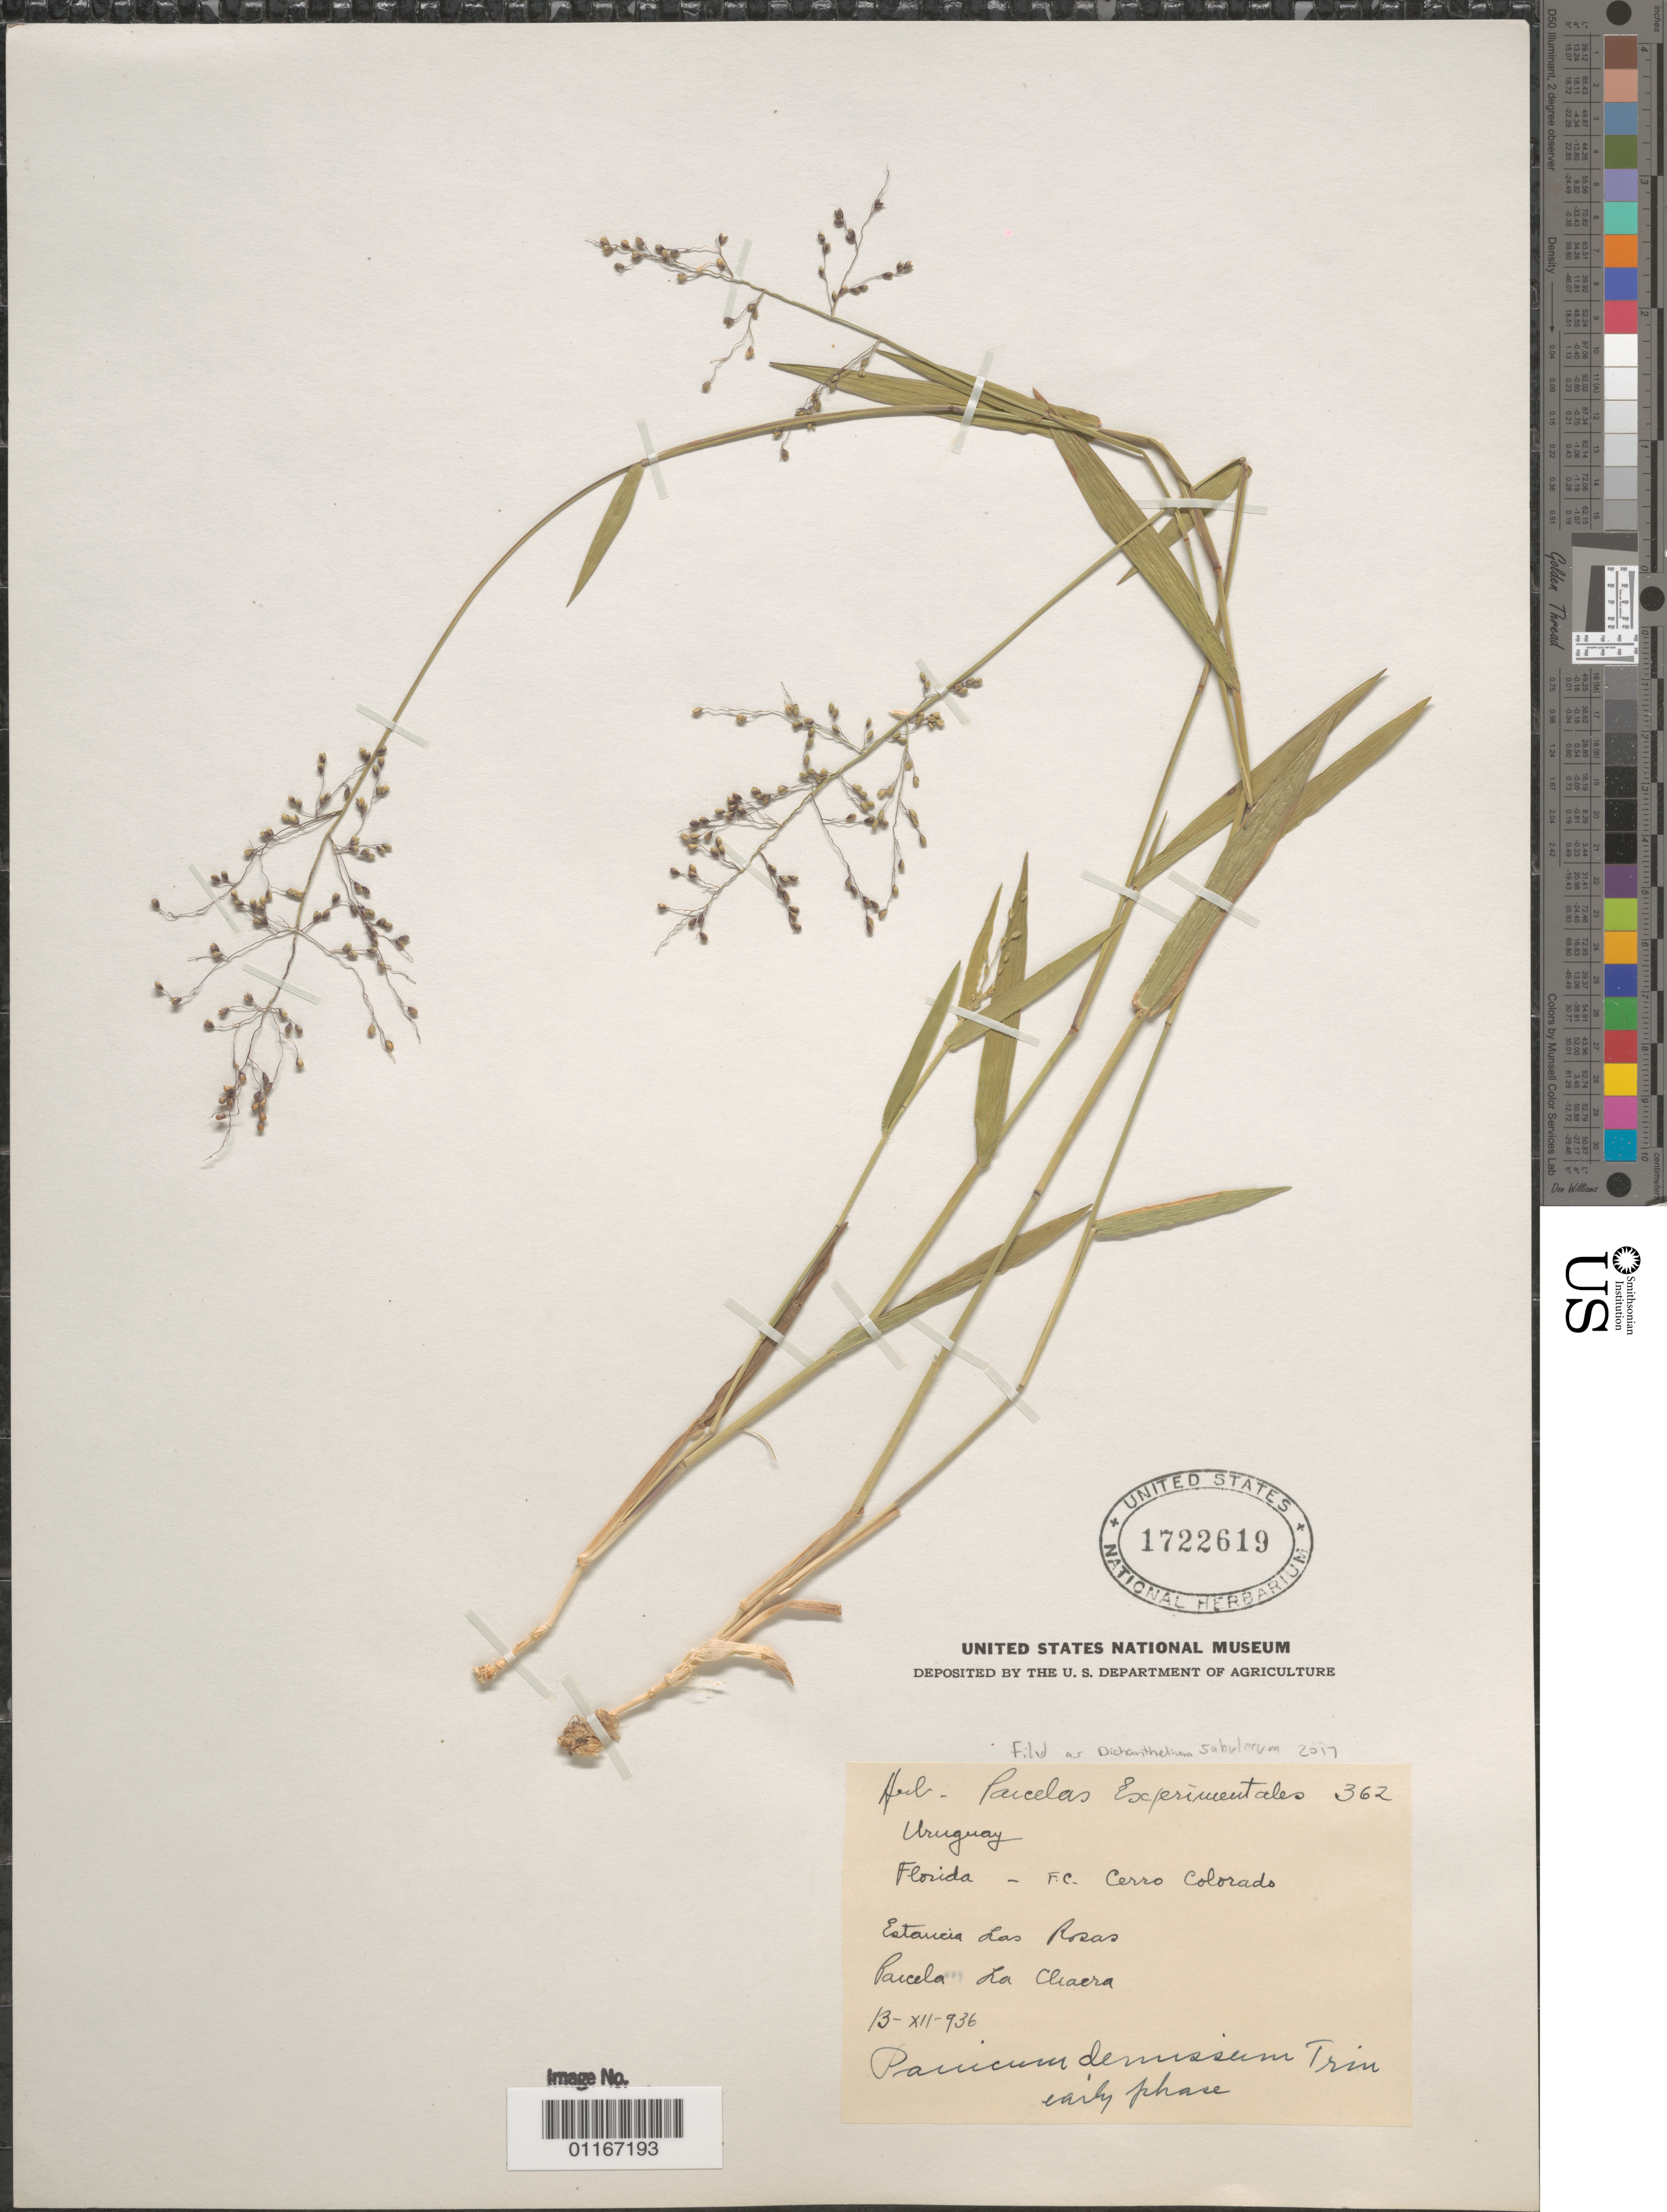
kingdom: Plantae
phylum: Tracheophyta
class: Liliopsida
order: Poales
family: Poaceae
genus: Dichanthelium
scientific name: Dichanthelium sabulorum var. cordatum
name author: (Zuloaga & Morrone) Zuloaga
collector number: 362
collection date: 1936-12-13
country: Uruguay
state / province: Florida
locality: F.C. Cerro Colorado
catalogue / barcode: US 1722619